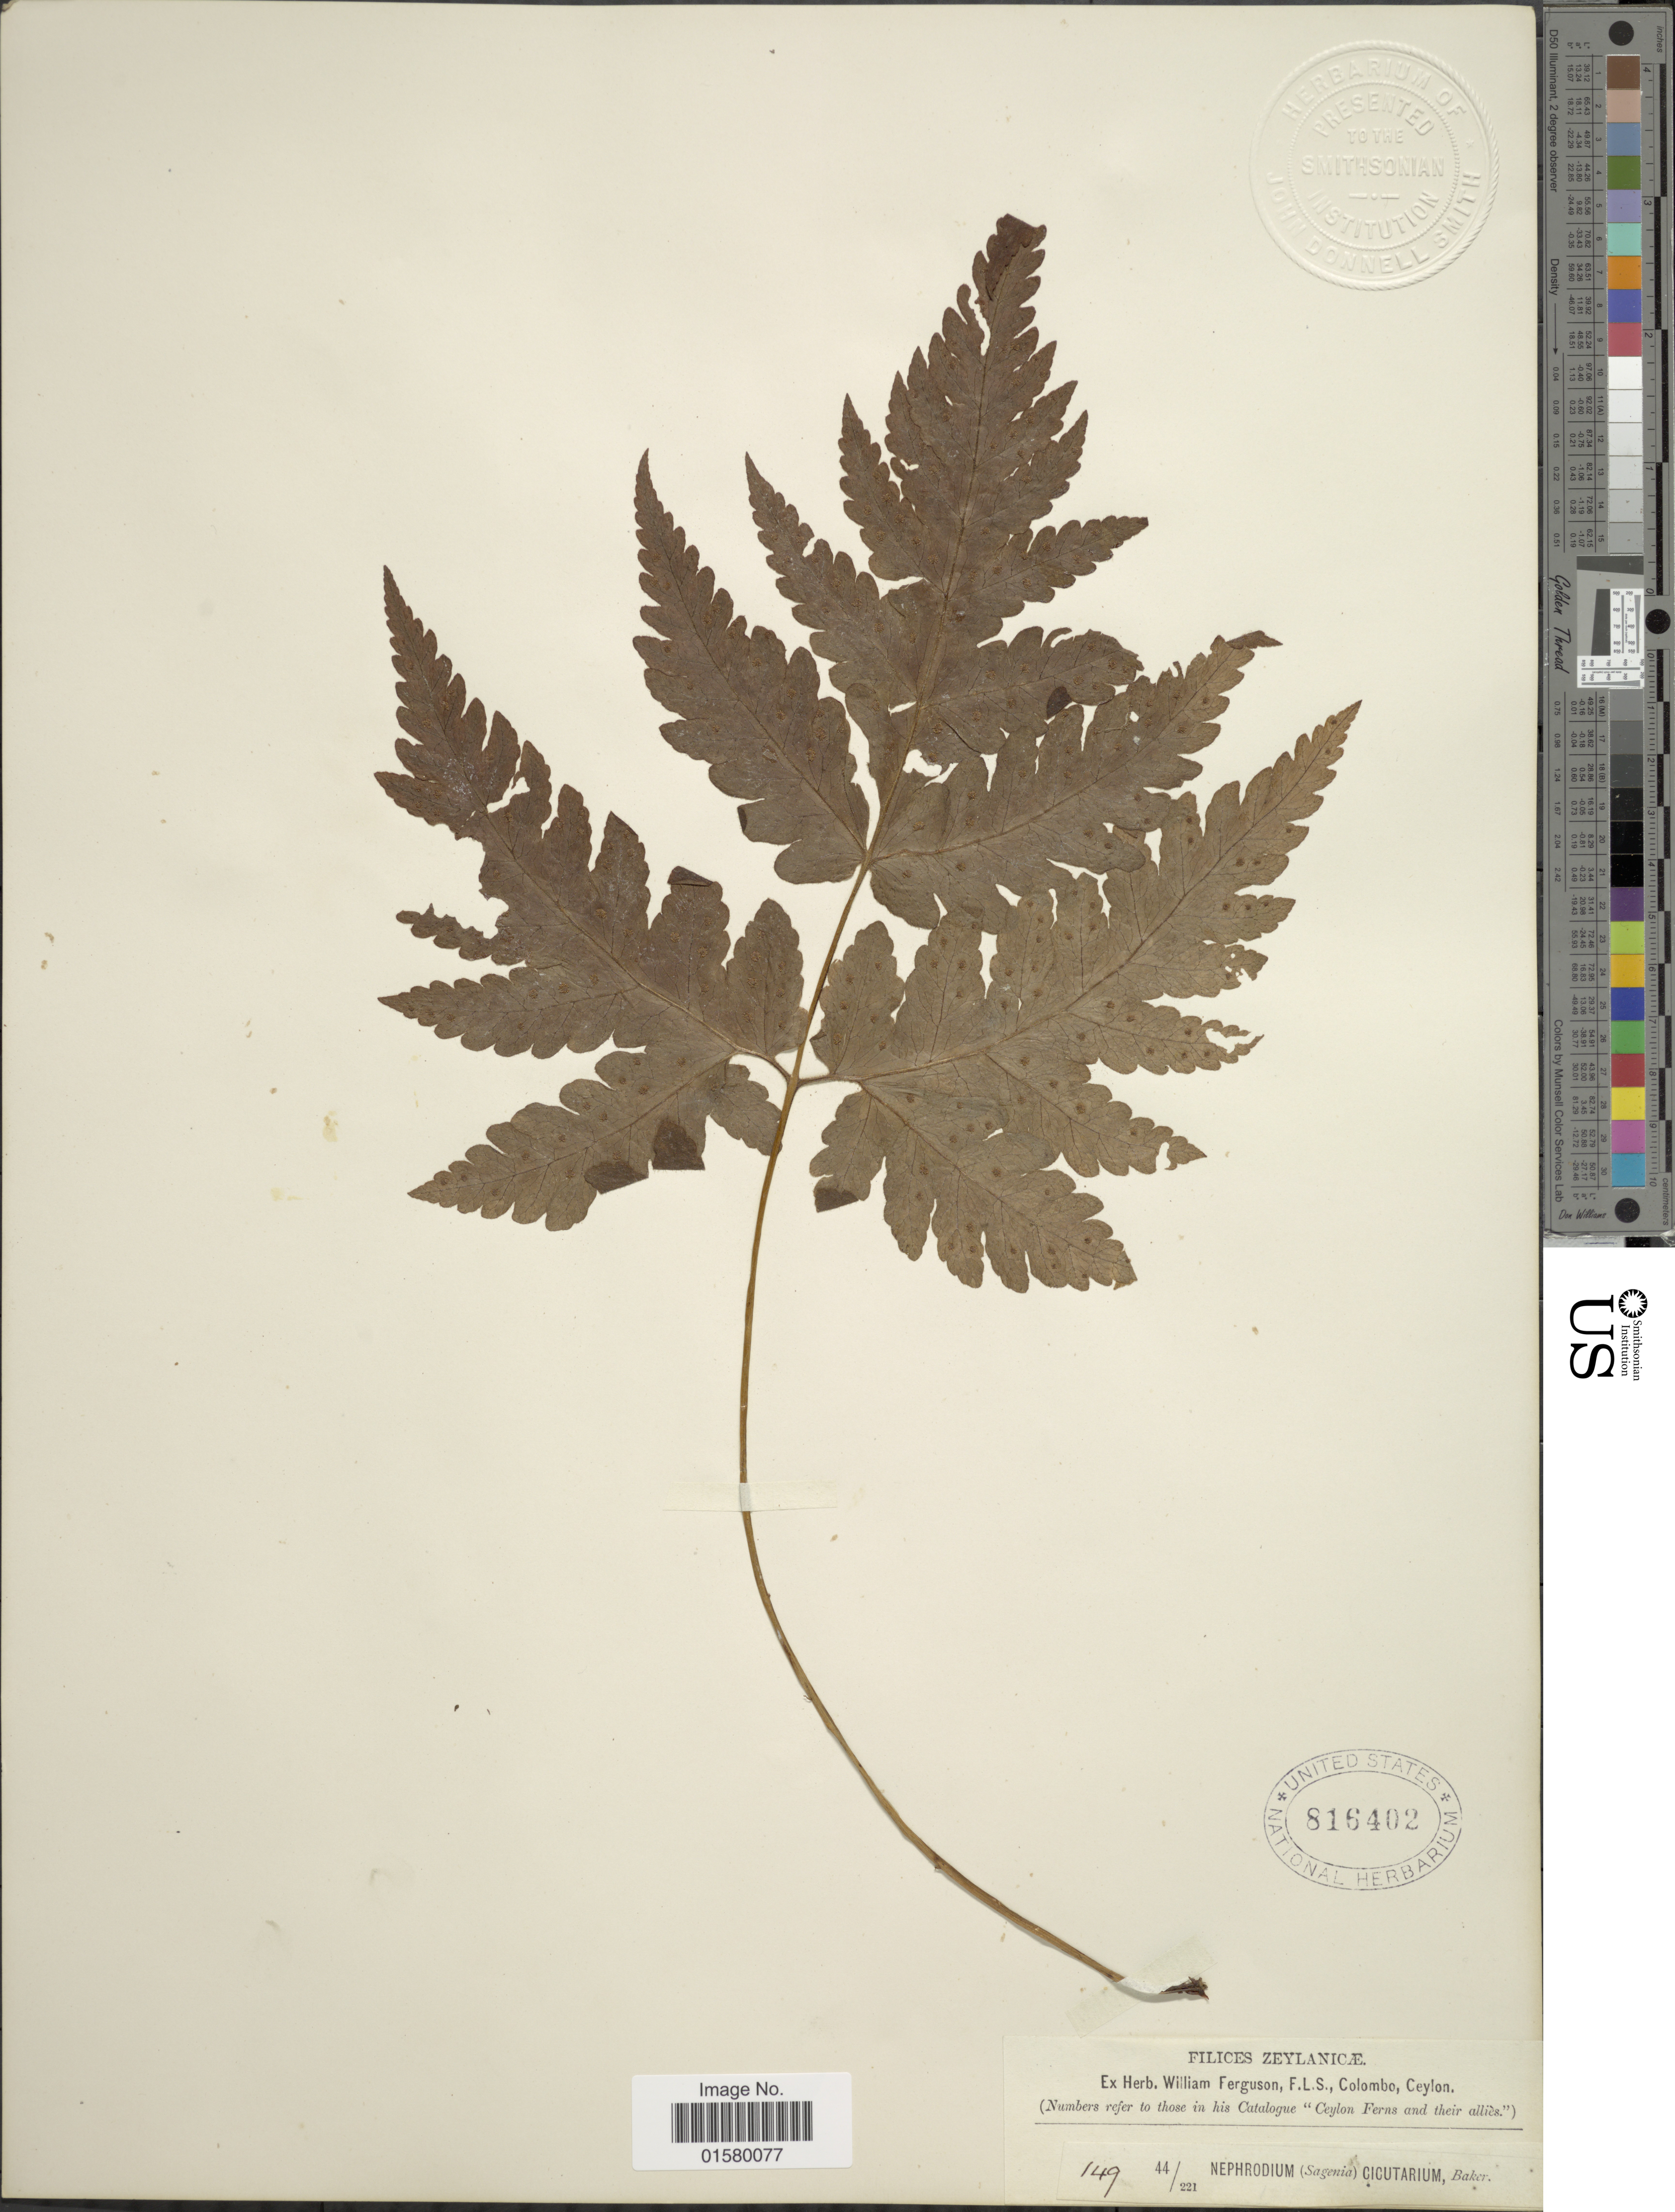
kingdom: Plantae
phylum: Tracheophyta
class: Polypodiopsida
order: Polypodiales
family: Tectariaceae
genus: Tectaria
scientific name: Tectaria coadunata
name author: (J. Sm.) C. Chr.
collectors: ex herb. W. Ferguson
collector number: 149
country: Sri Lanka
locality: Zeylanicae, Colombo, Ceylon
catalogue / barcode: US 816402